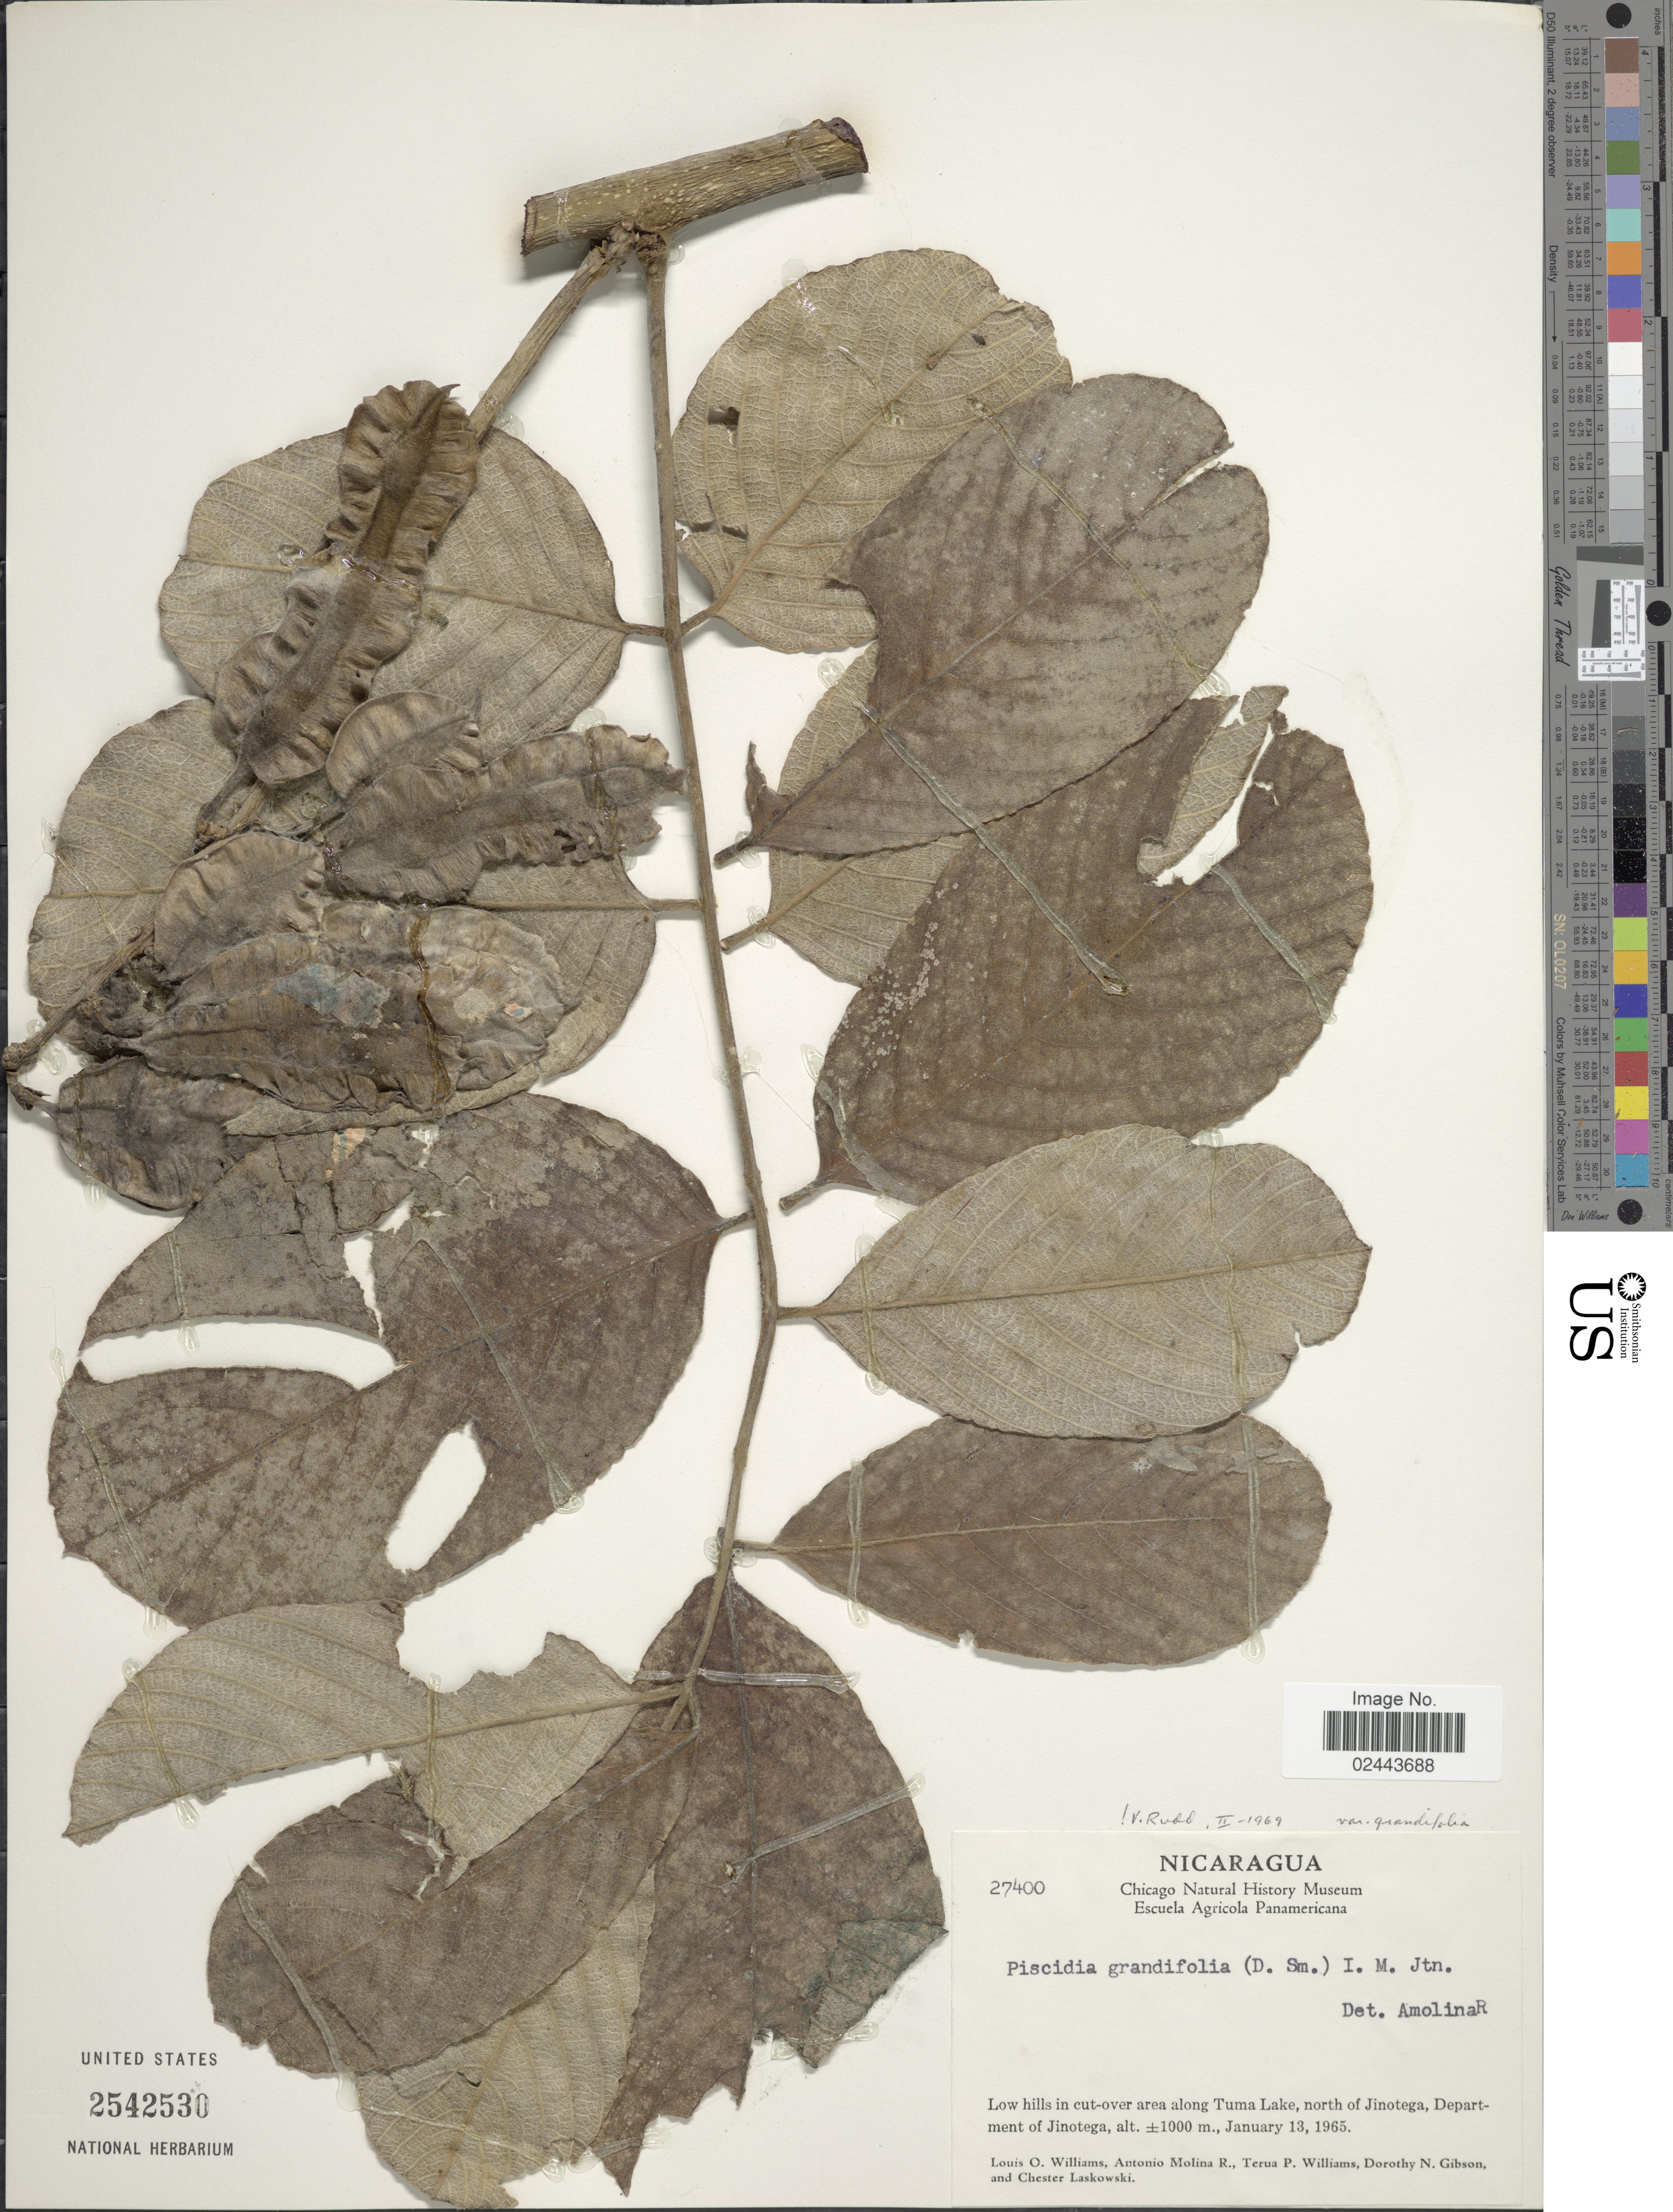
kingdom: Plantae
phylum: Tracheophyta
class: Magnoliopsida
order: Fabales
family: Fabaceae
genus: Piscidia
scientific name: Piscidia grandifolia var. grandifolia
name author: (Donn. Sm.) I.M. Johnst.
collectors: L. O. Williams, A. Molina R., T. P. Williams, D. N. Gibson & C. Laskowski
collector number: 27400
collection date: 1965-01-13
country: Nicaragua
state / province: Jinotega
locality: Low hills in cut-over area along Tuma Lake, north of Jinotega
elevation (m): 1000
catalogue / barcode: US 2542530